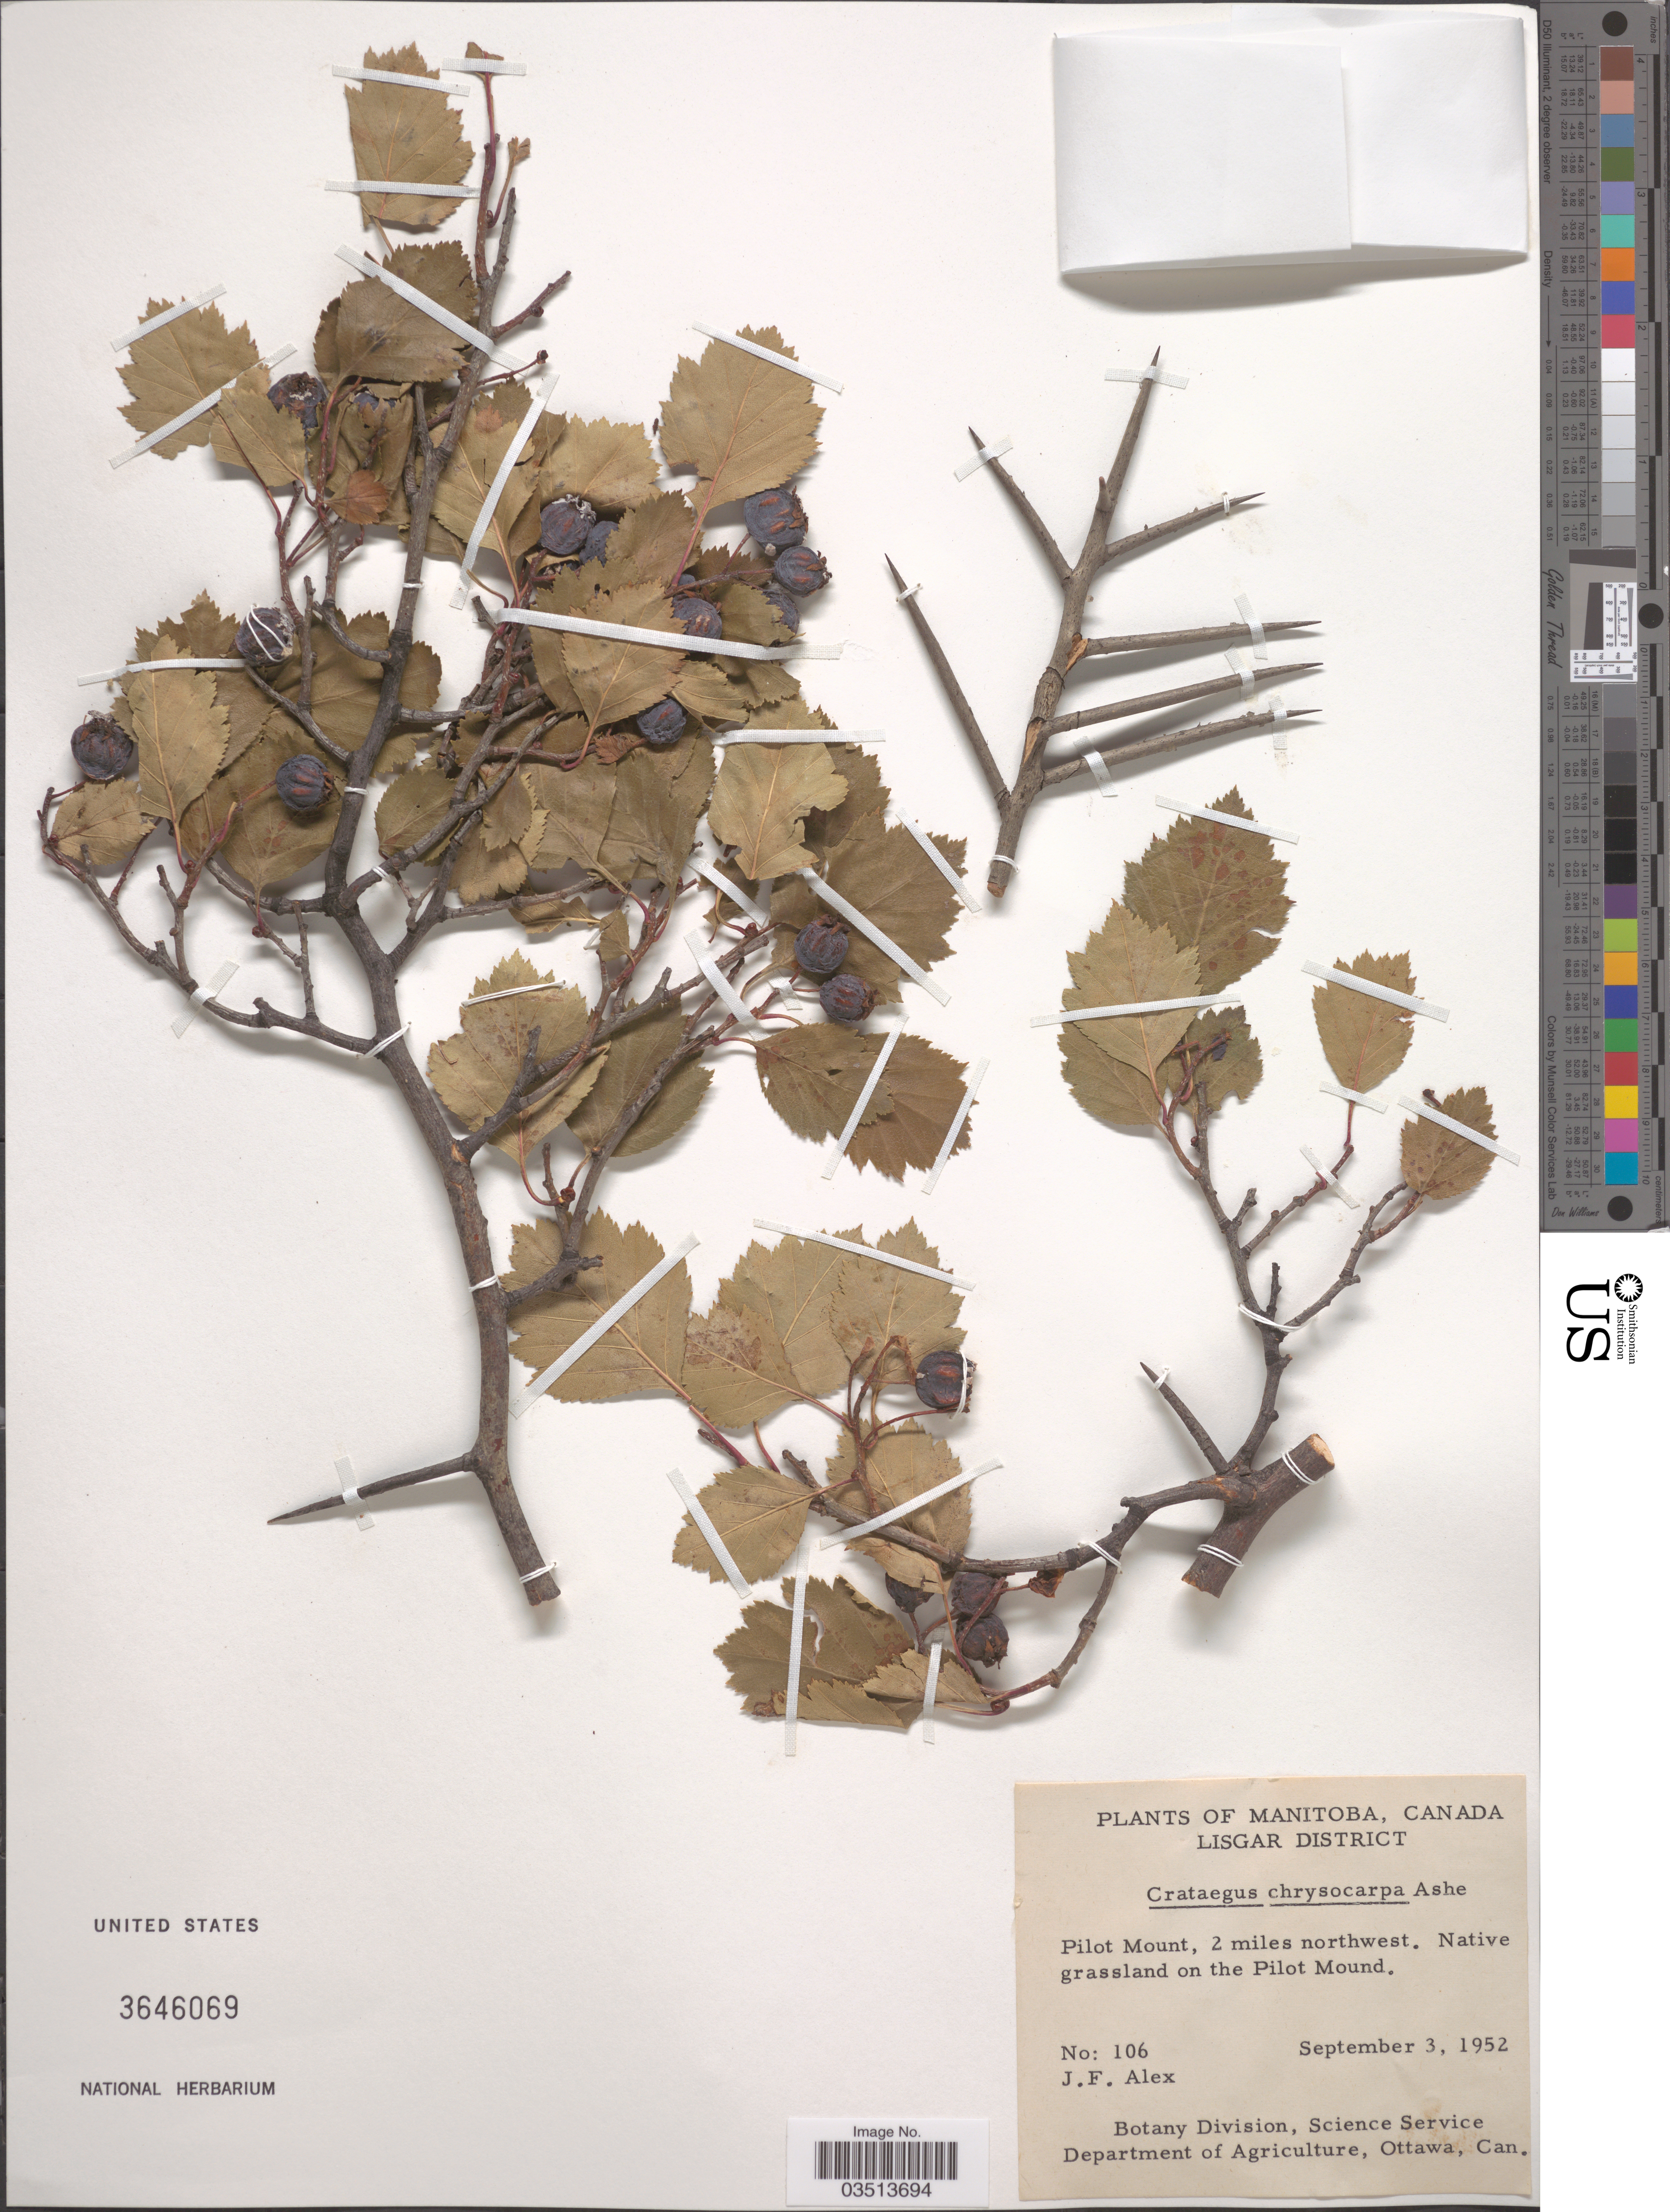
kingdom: Plantae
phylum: Tracheophyta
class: Magnoliopsida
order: Rosales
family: Rosaceae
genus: Crataegus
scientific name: Crataegus chrysocarpa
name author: Ashe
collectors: J. F. Alex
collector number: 106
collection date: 1952-09-03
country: Canada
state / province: Manitoba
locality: Lisgar District. Pilot Mount, 2 miles northwest. Native grassland on the Pilot Mound.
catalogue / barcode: US 3646069